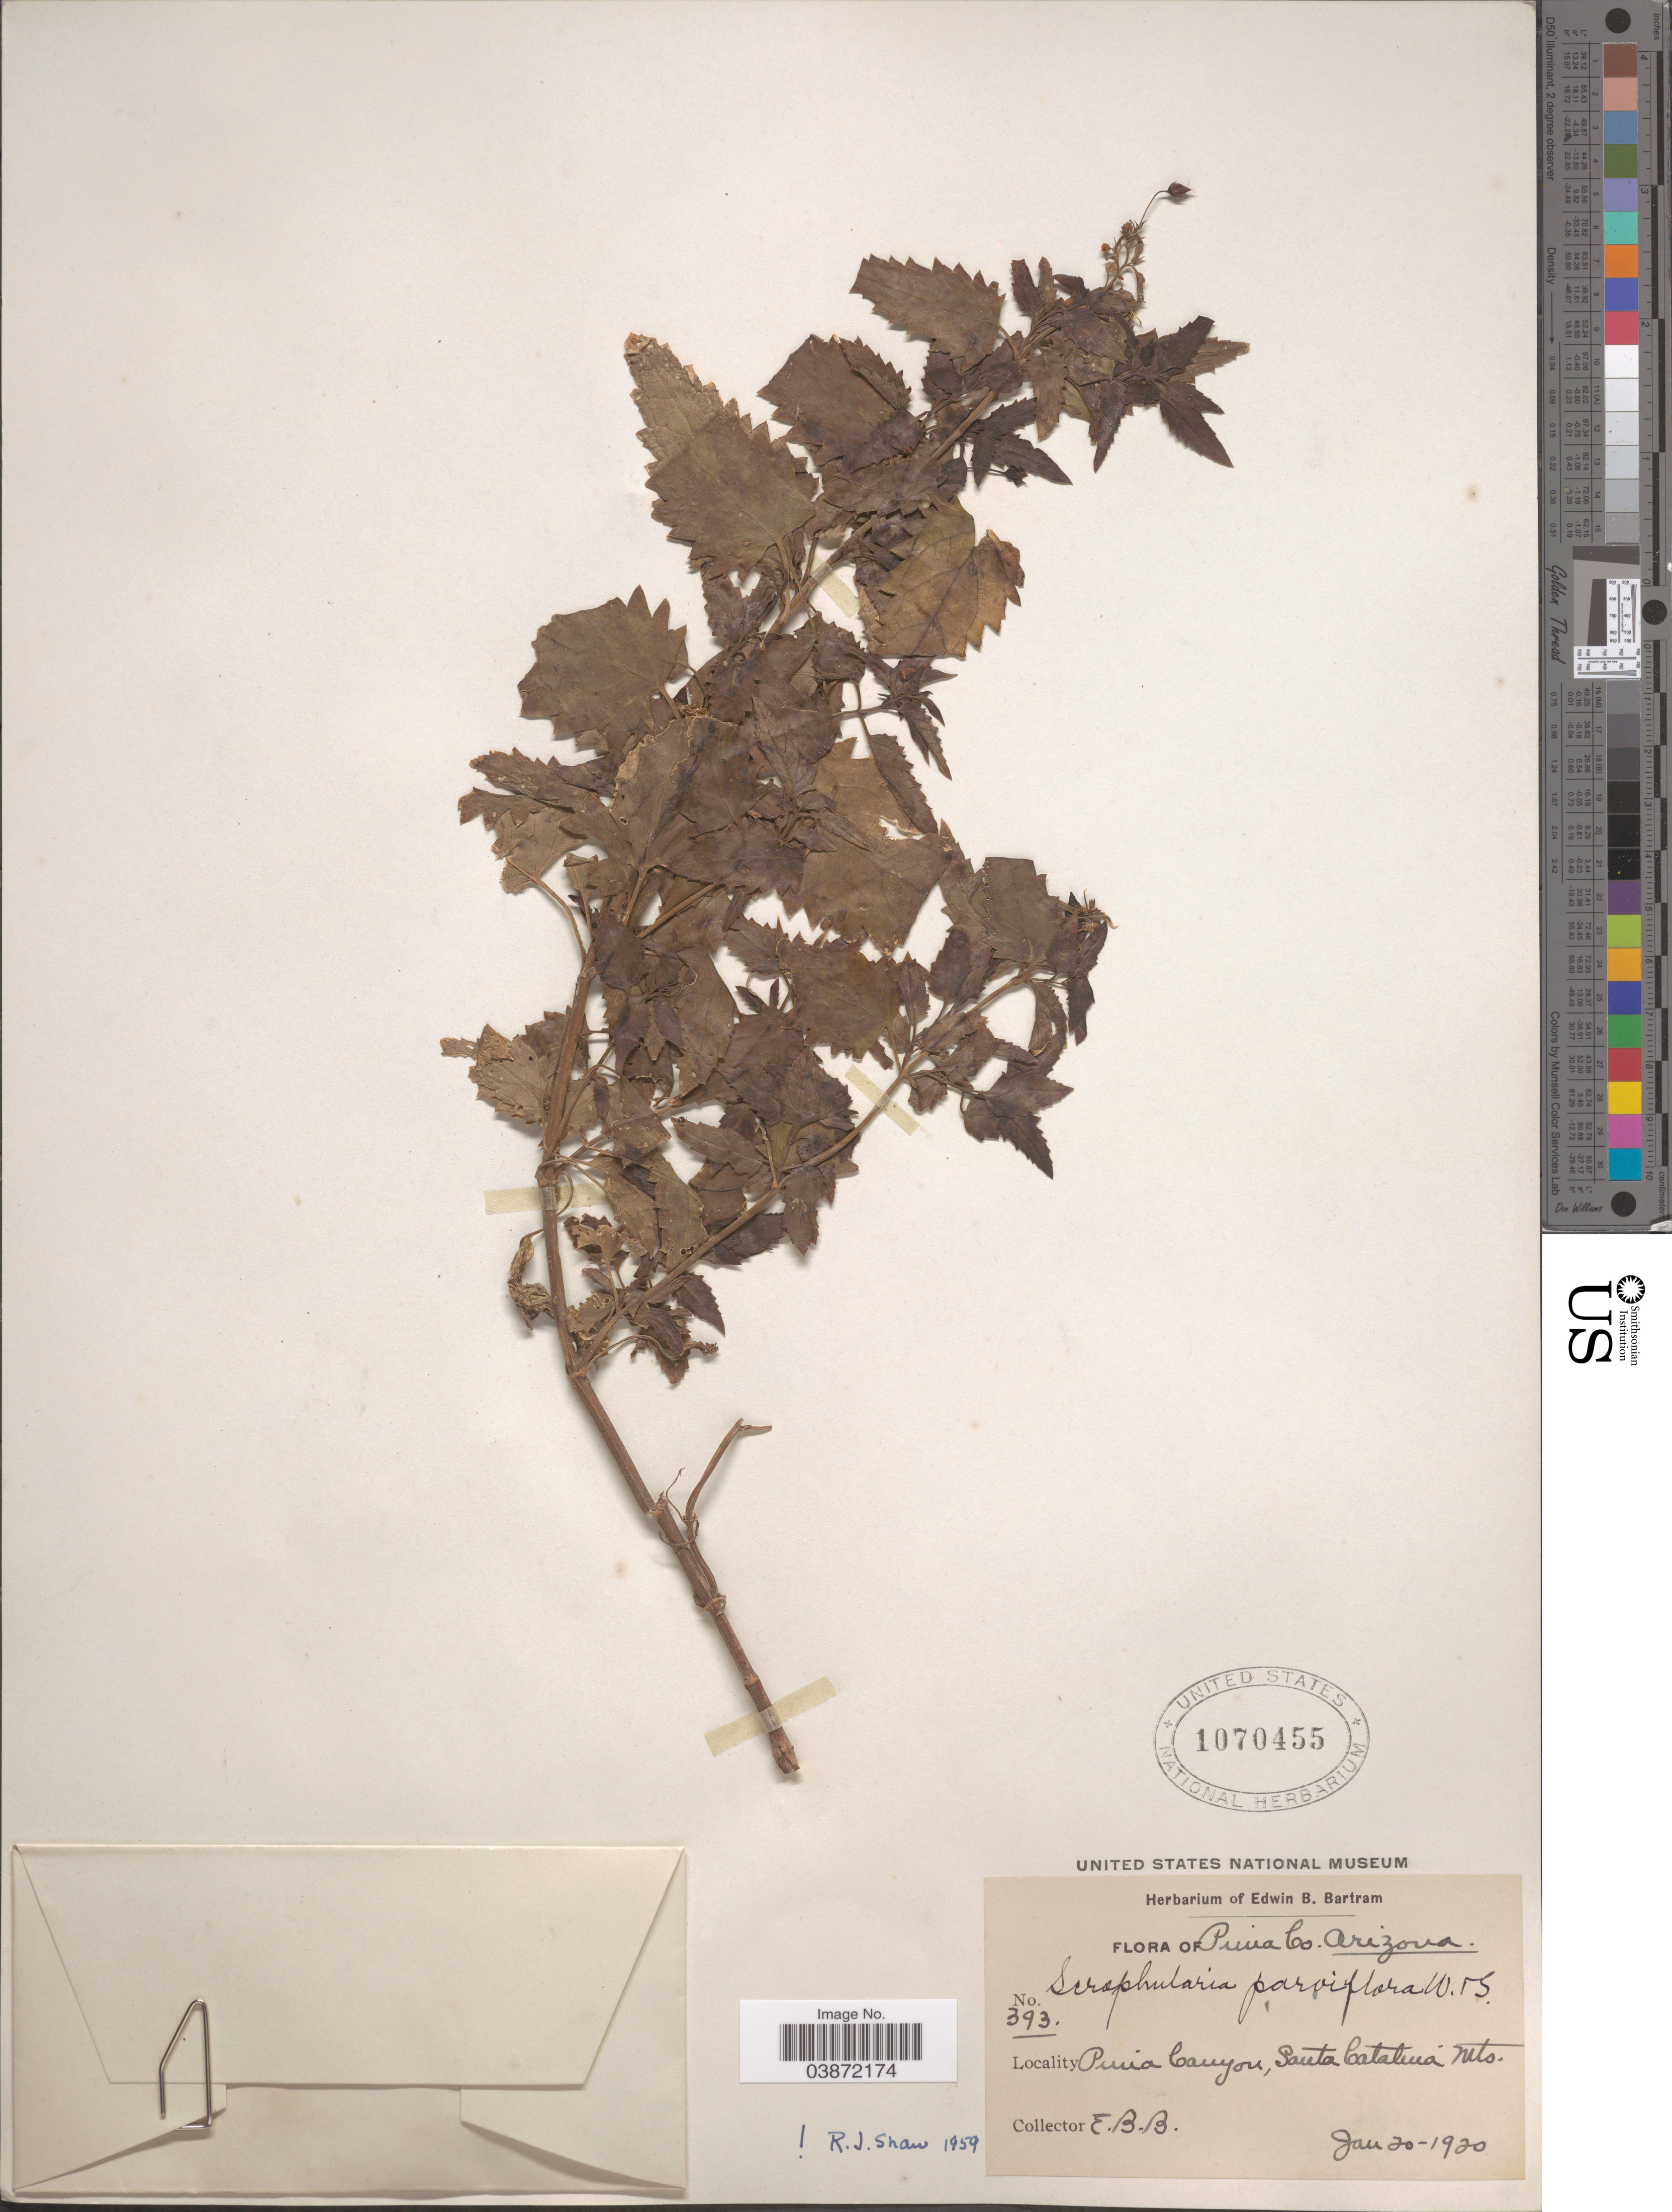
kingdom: Plantae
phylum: Tracheophyta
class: Magnoliopsida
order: Lamiales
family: Scrophulariaceae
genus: Scrophularia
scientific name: Scrophularia parviflora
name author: Wooton & Standl.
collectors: E. B. Bartram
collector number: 393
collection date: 1920-01-20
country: United States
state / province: Arizona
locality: Paria Co. Paria Canyon, Santa Catalina Mts.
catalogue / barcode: US 1070455